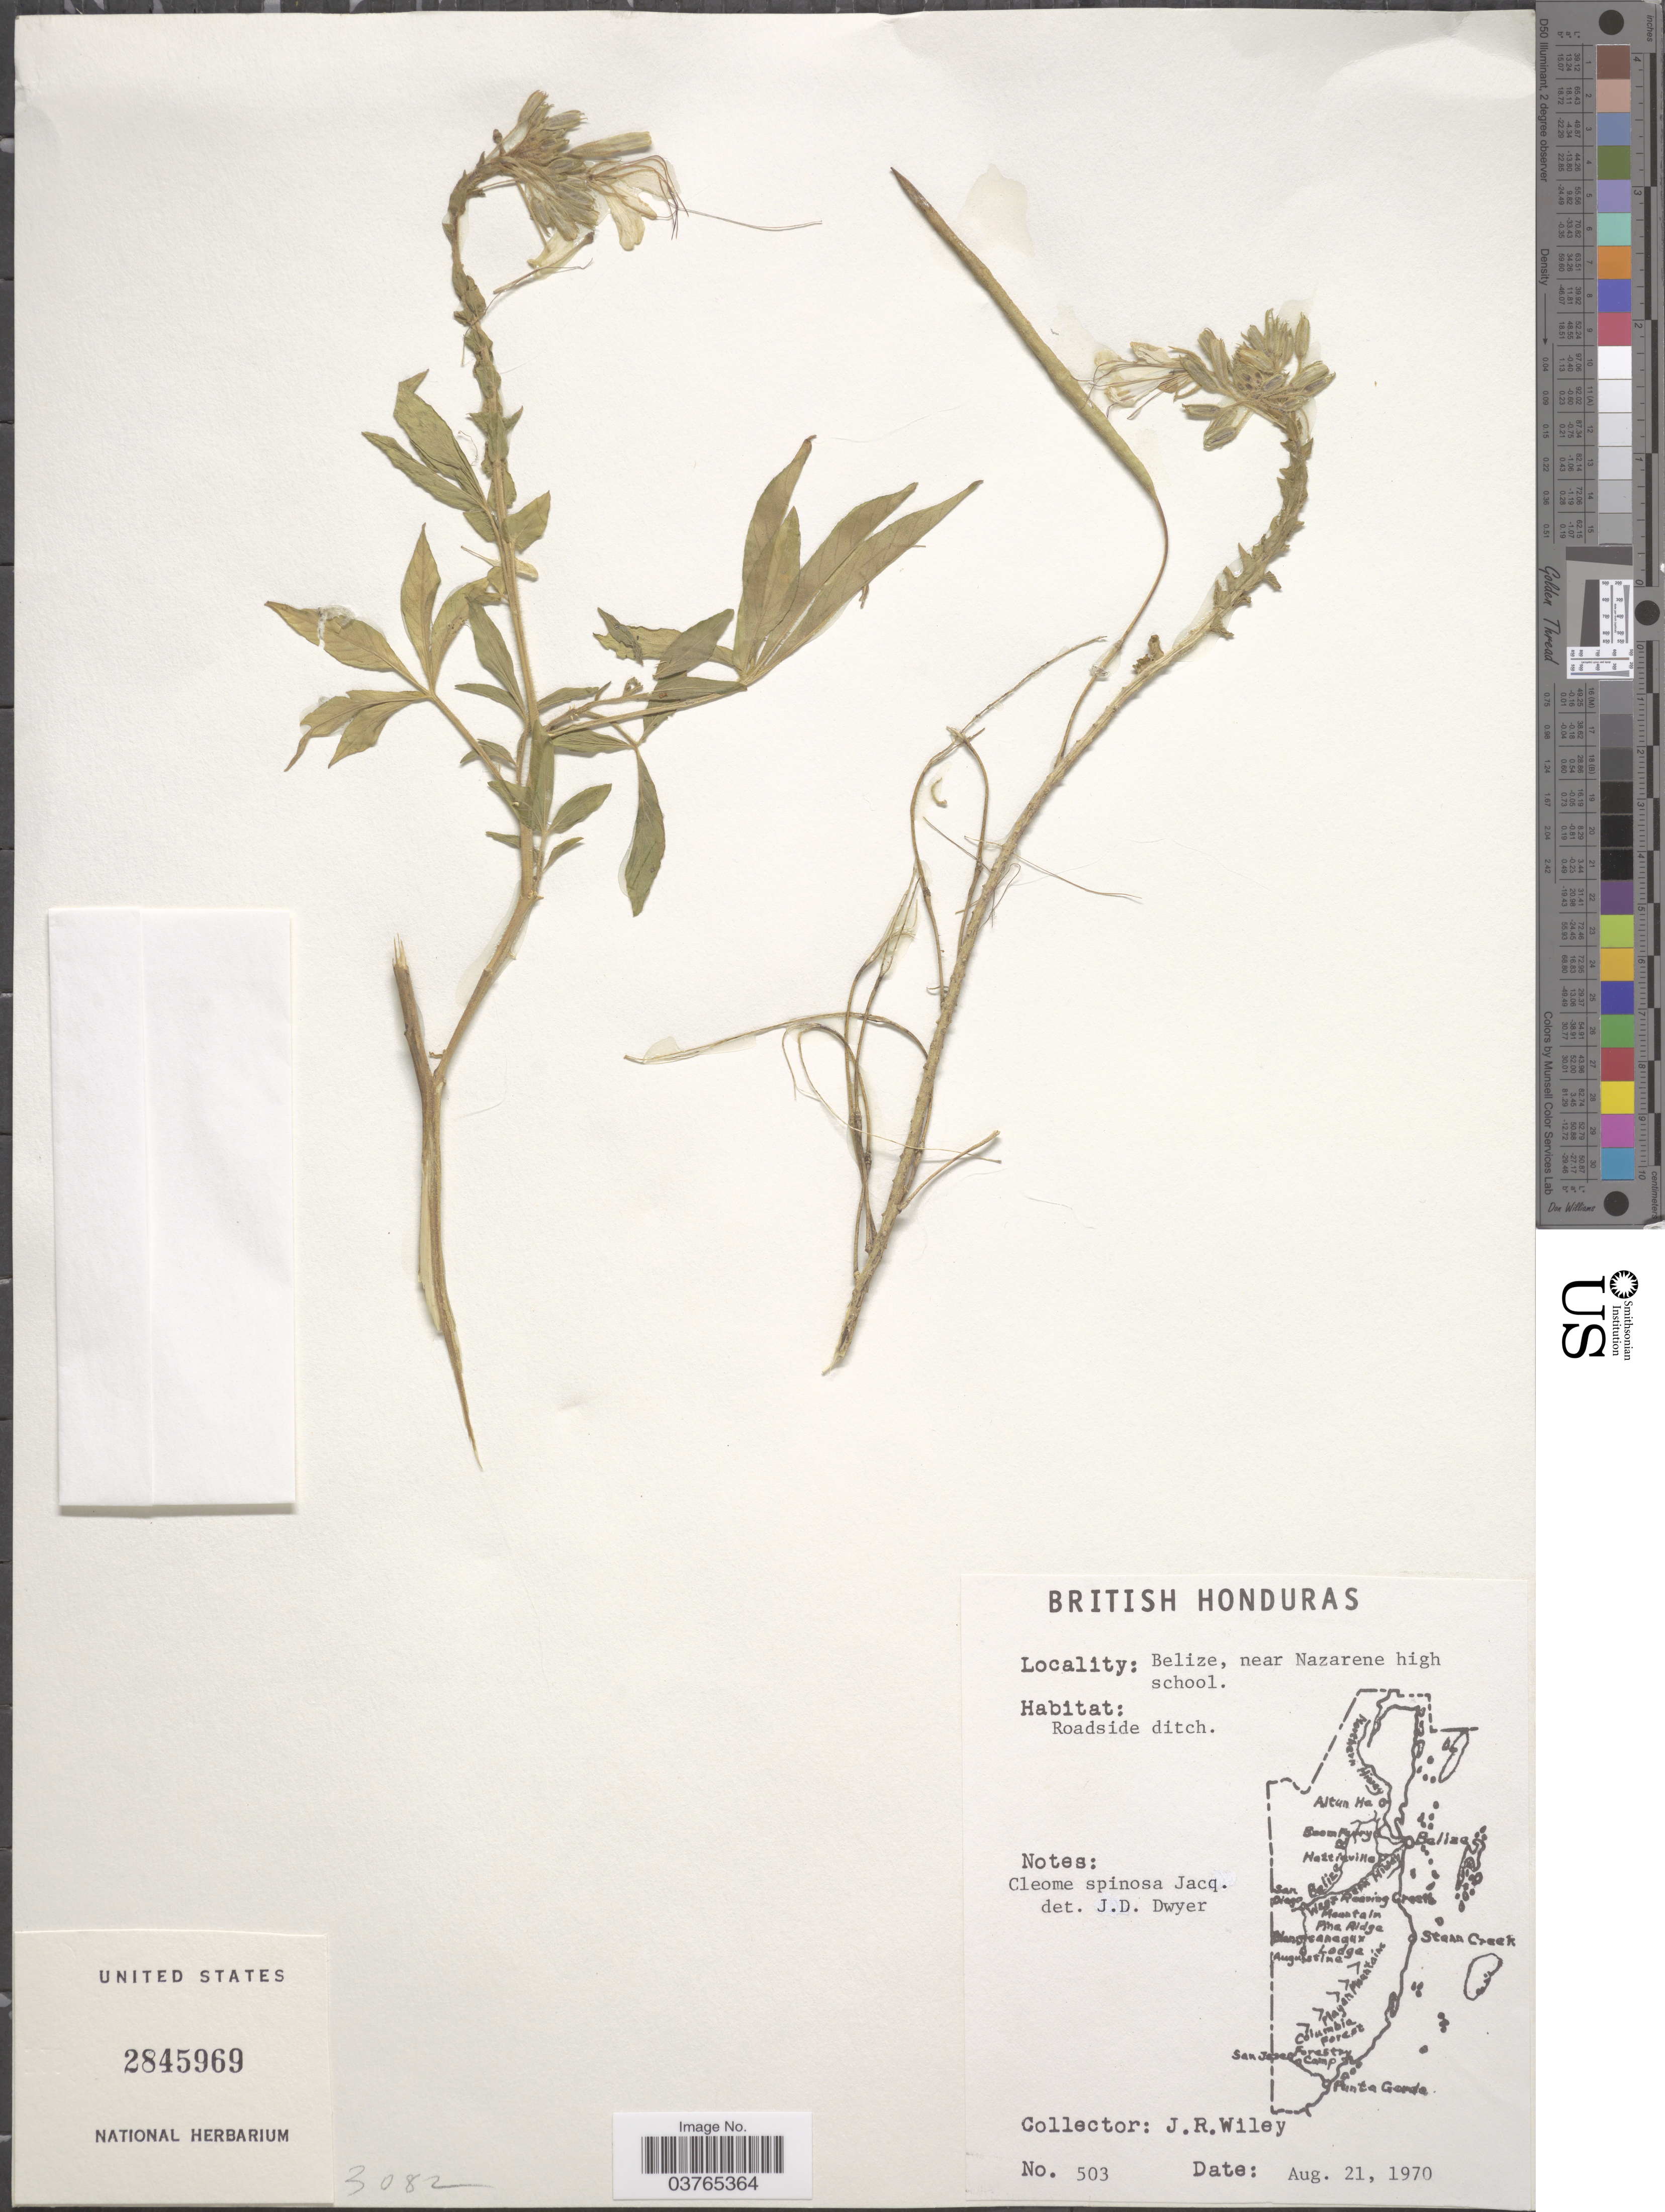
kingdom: Plantae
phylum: Tracheophyta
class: Magnoliopsida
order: Brassicales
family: Cleomaceae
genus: Tarenaya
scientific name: Tarenaya spinosa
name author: (Jacq.) Raf.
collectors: J. Wiley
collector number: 503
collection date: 1970-08-21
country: Belize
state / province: Belize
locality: British Honduras. Near Nazarene high school.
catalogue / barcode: US 2845969